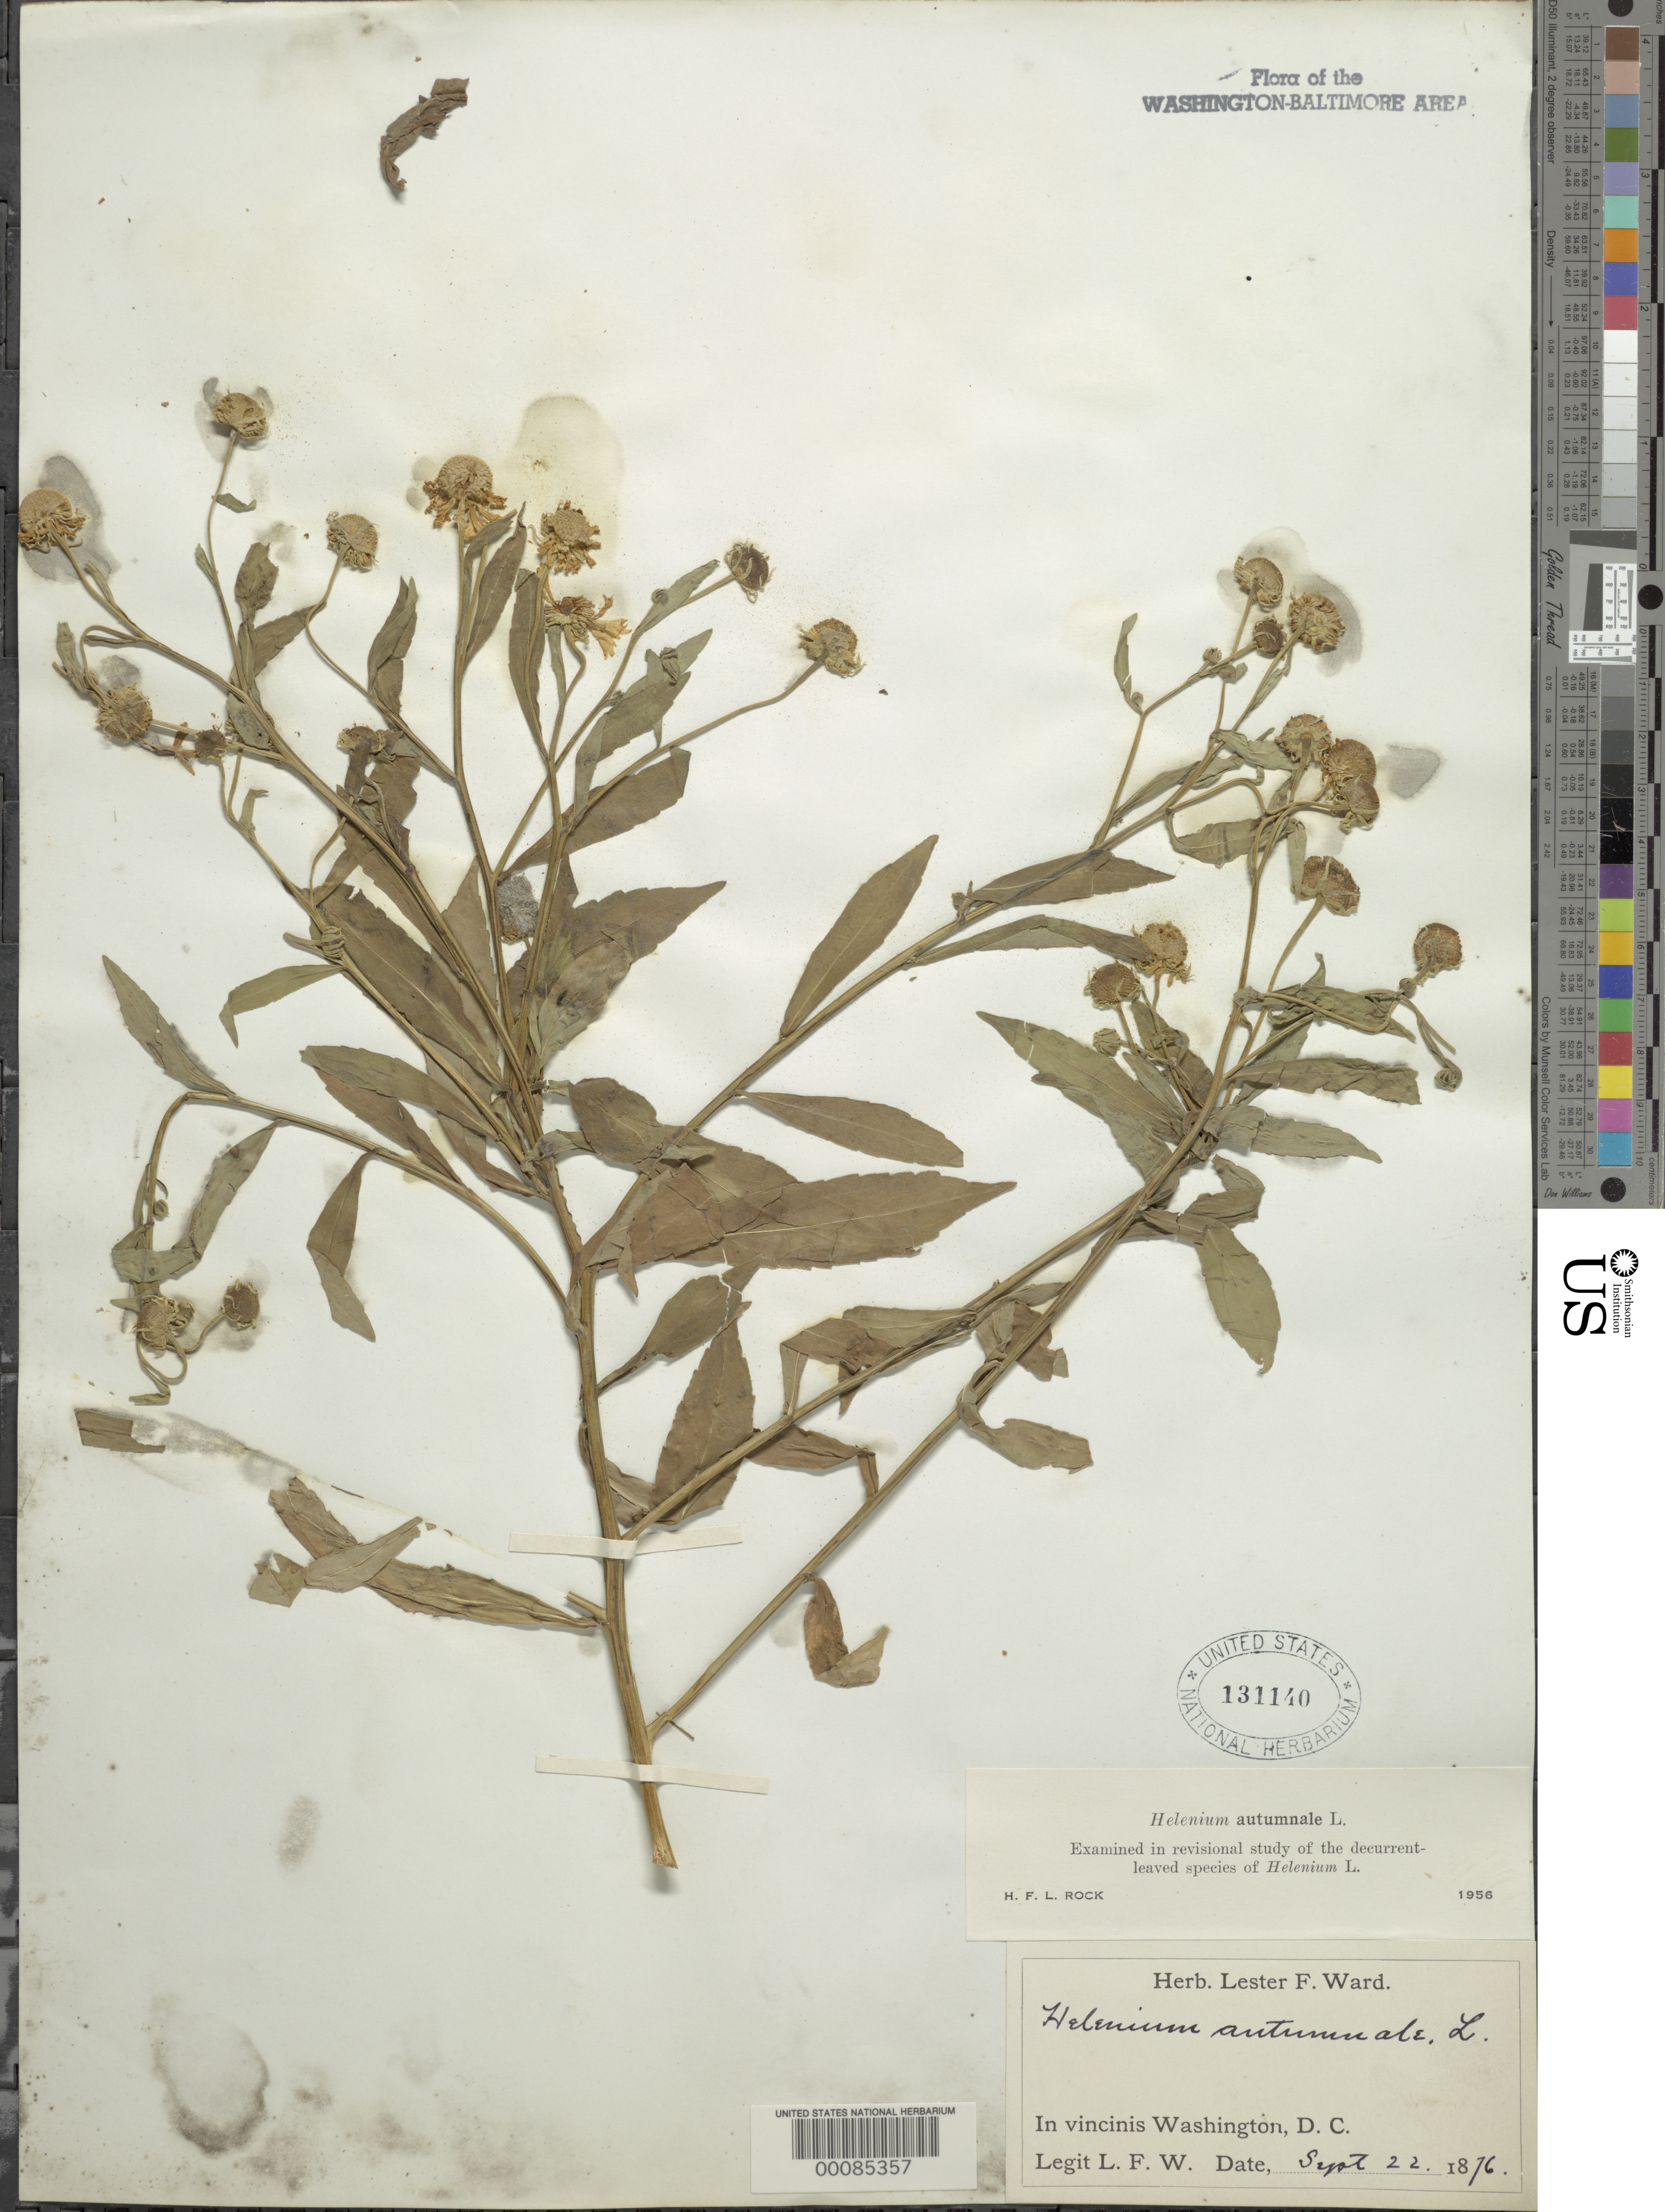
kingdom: Plantae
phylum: Tracheophyta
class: Magnoliopsida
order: Asterales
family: Asteraceae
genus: Helenium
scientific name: Helenium autumnale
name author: L.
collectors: L. F. Ward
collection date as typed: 22 Sep 1876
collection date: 1876-09-22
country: United States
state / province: District of Columbia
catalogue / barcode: US 131140